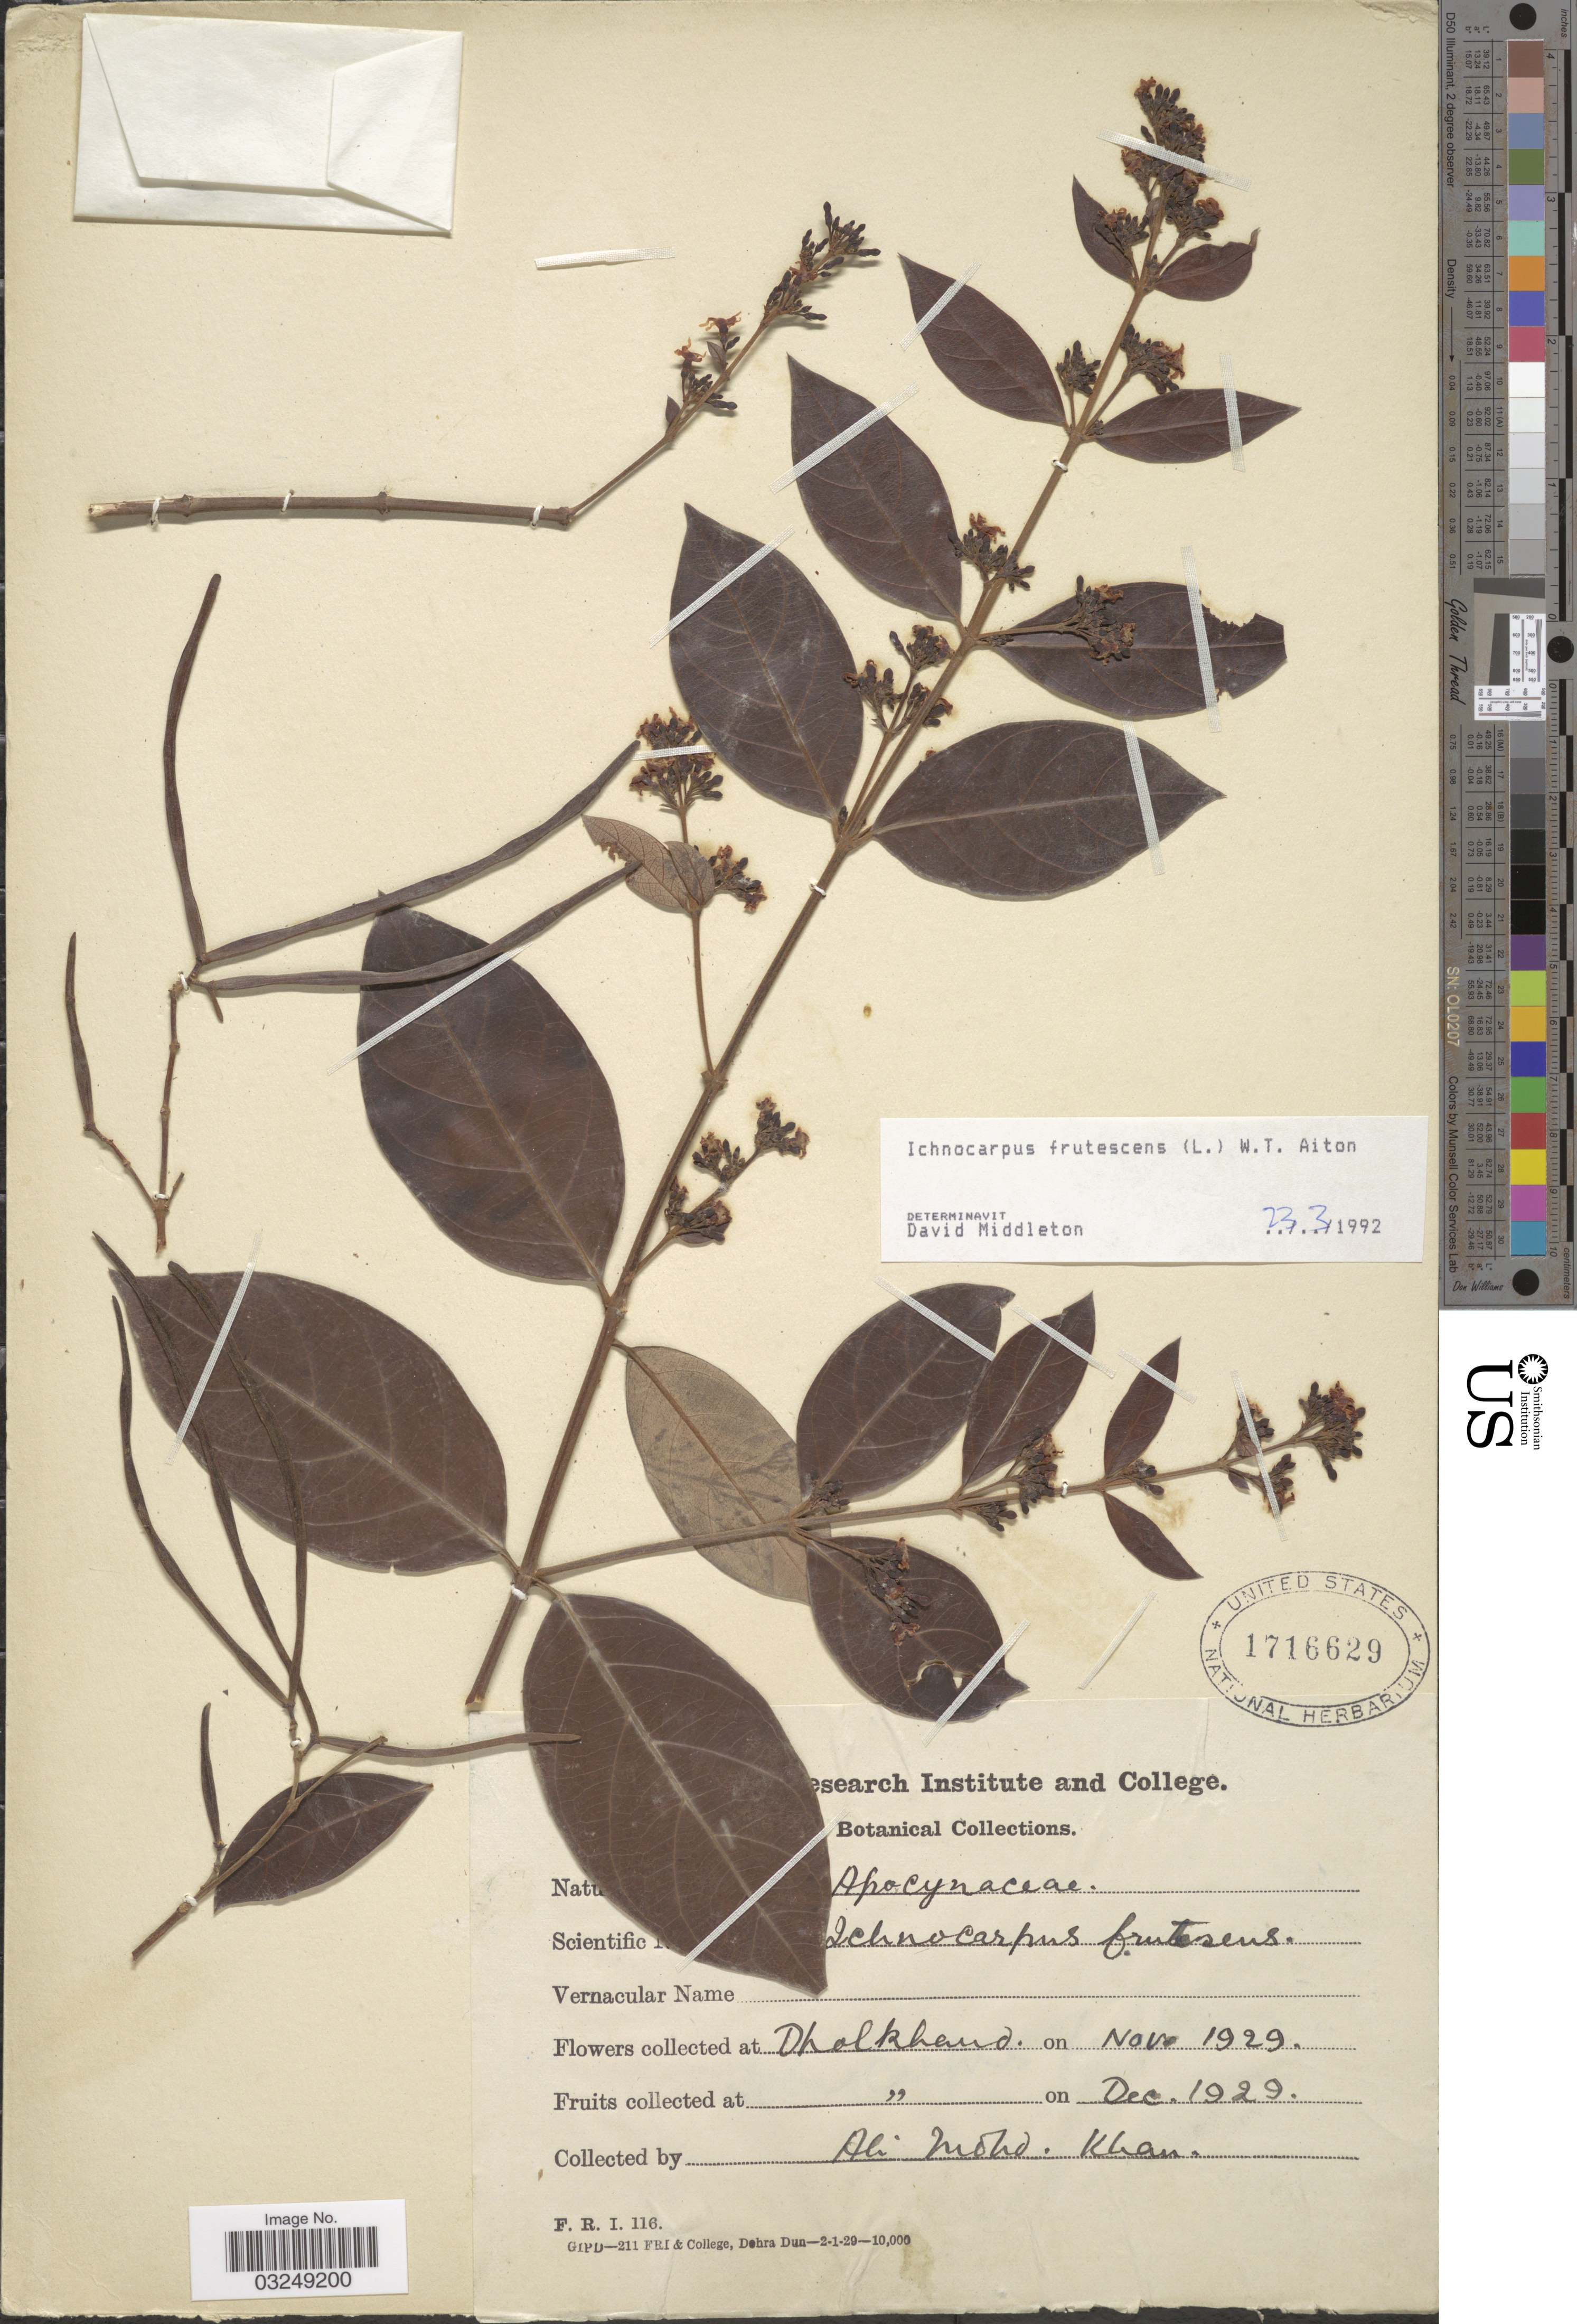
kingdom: Plantae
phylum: Tracheophyta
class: Magnoliopsida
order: Gentianales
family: Apocynaceae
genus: Ichnocarpus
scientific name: Ichnocarpus frutescens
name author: (L.) W.T. Aiton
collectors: A. Khan.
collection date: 1929-11/1929-12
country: India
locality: Dholkhand.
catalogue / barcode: US 1716629